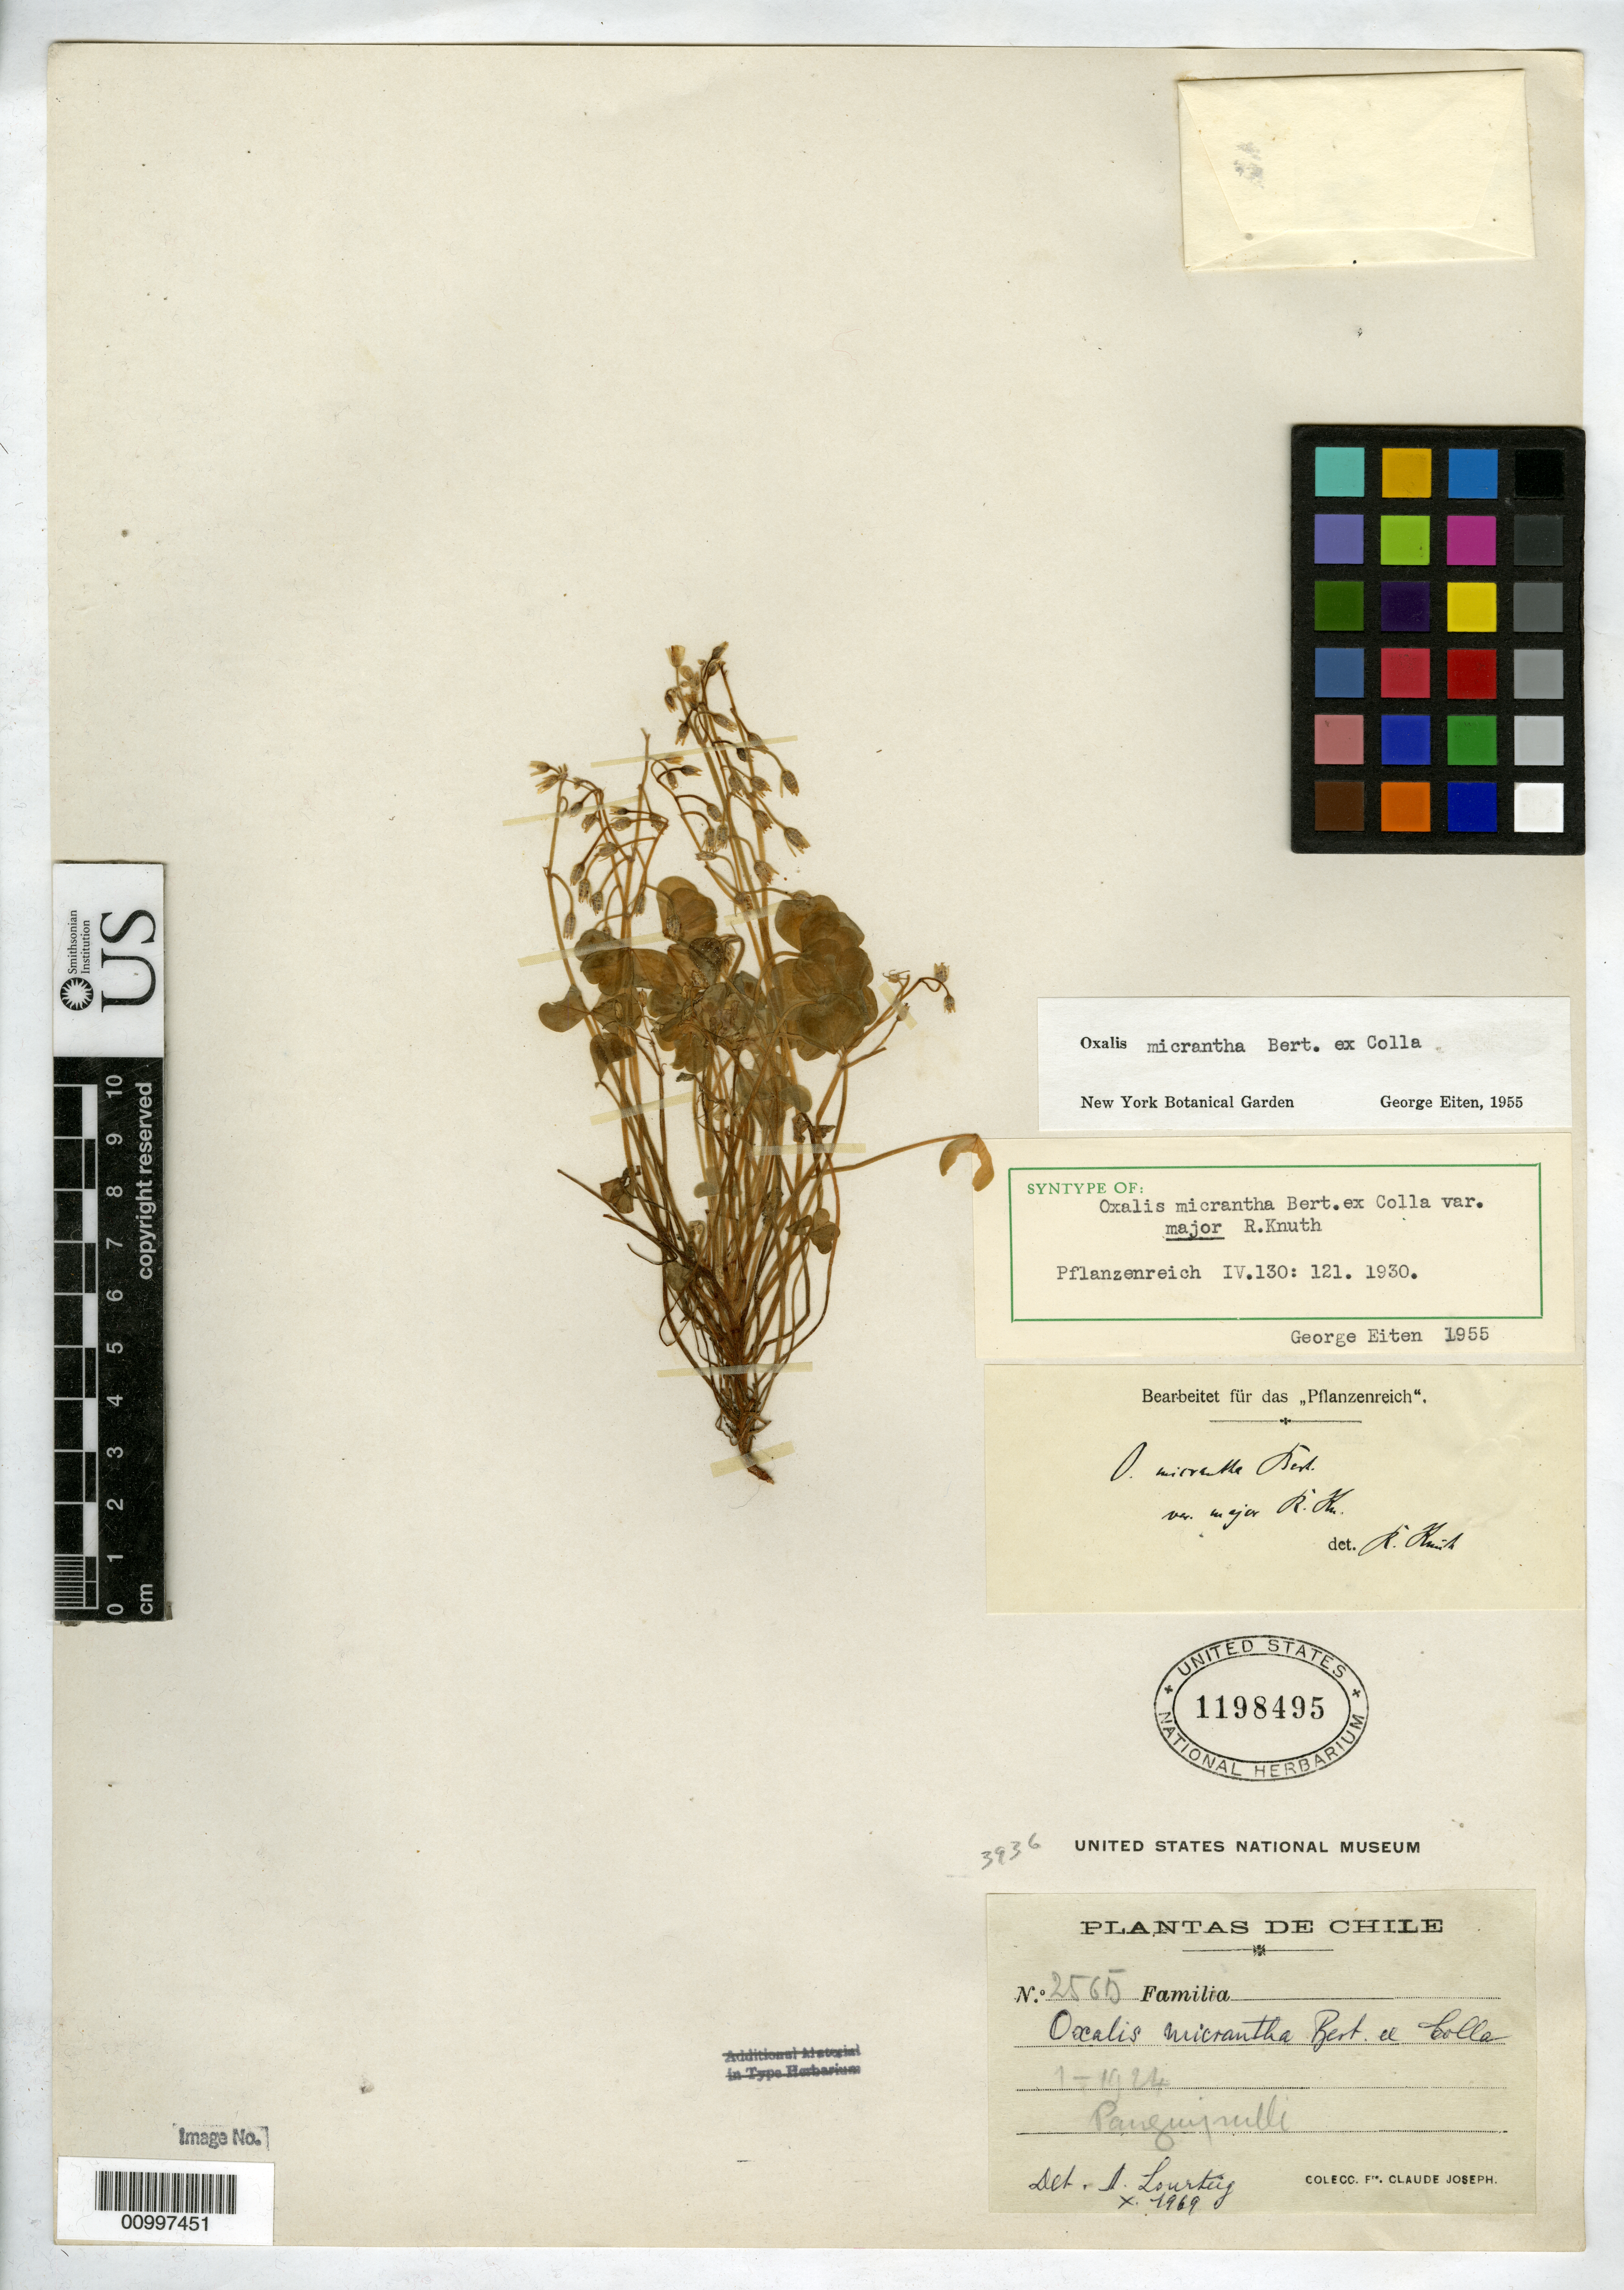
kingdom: Plantae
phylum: Tracheophyta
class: Magnoliopsida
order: Oxalidales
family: Oxalidaceae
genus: Oxalis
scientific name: Oxalis micrantha var. major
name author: R. Knuth in Engl.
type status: Syntype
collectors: C. Joseph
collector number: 2565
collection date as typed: Jan 1924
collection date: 1924-01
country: Chile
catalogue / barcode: US 1198495